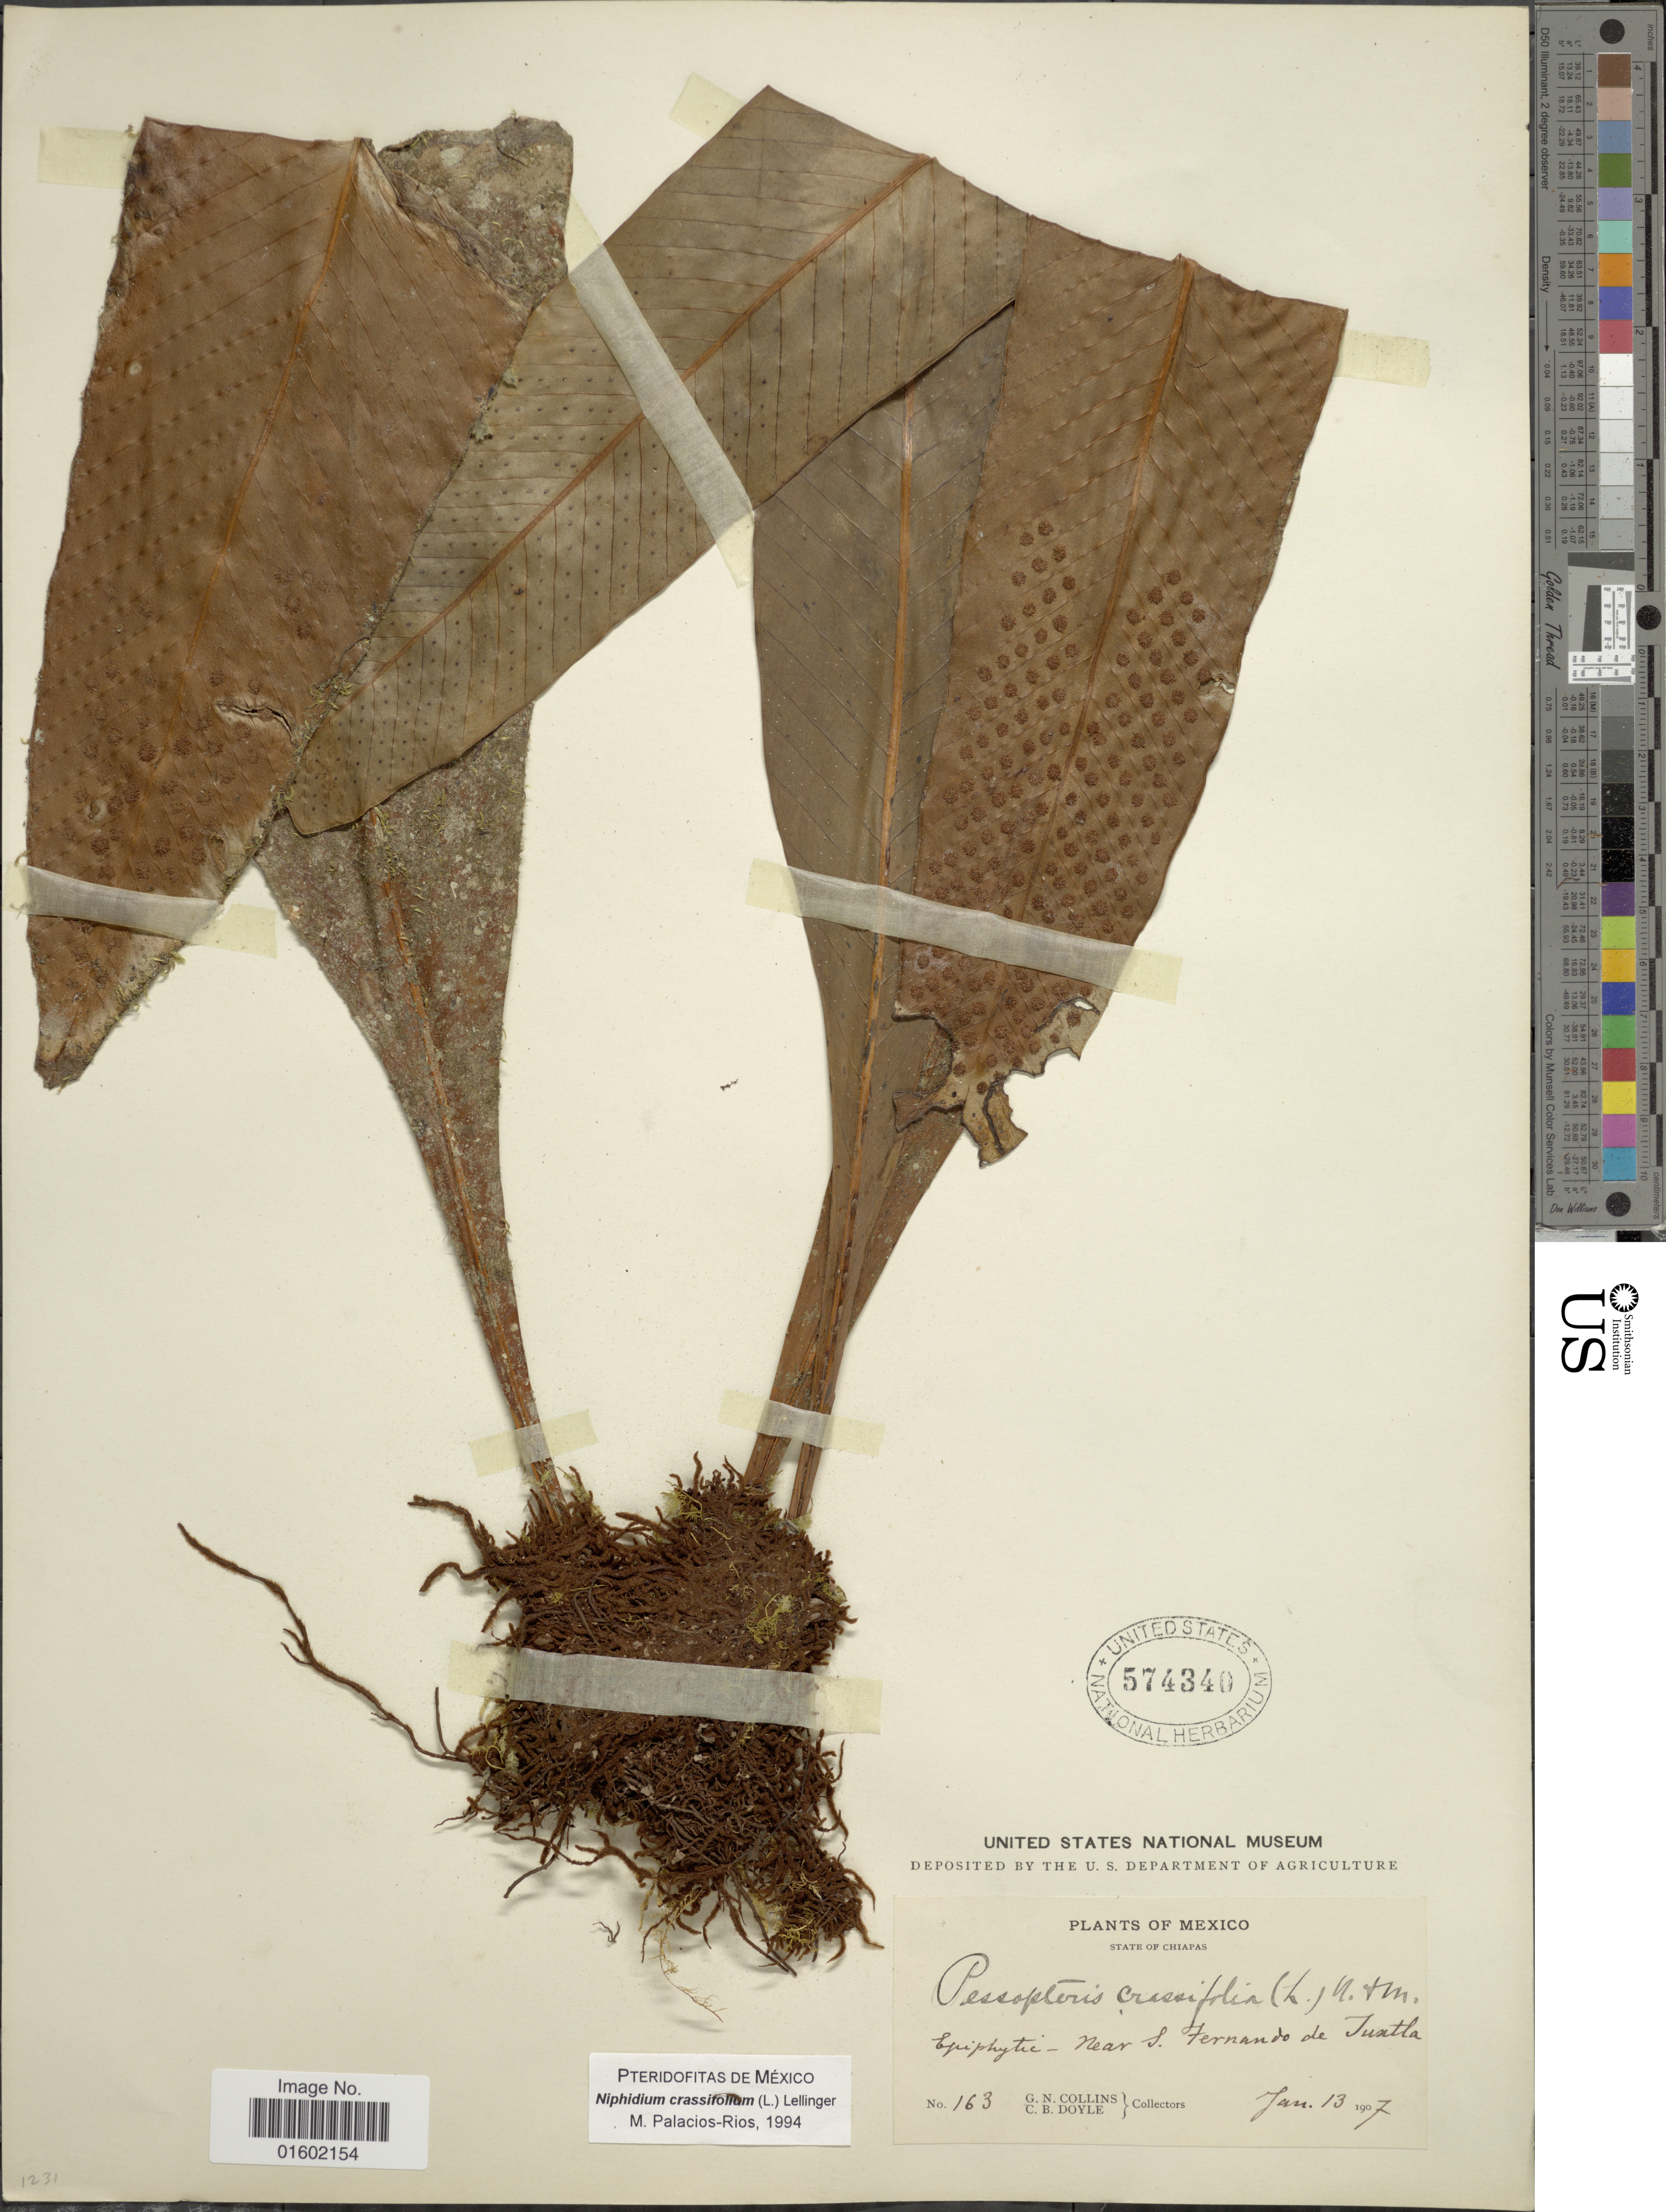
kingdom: Plantae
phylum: Tracheophyta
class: Polypodiopsida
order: Polypodiales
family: Polypodiaceae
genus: Niphidium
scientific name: Niphidium crassifolium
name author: (L.) Lellinger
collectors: G. Collins & C. Doyle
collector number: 163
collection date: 1907-01-13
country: Mexico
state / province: Chiapas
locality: Near S. Fernando de Tuxtla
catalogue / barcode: US 574340